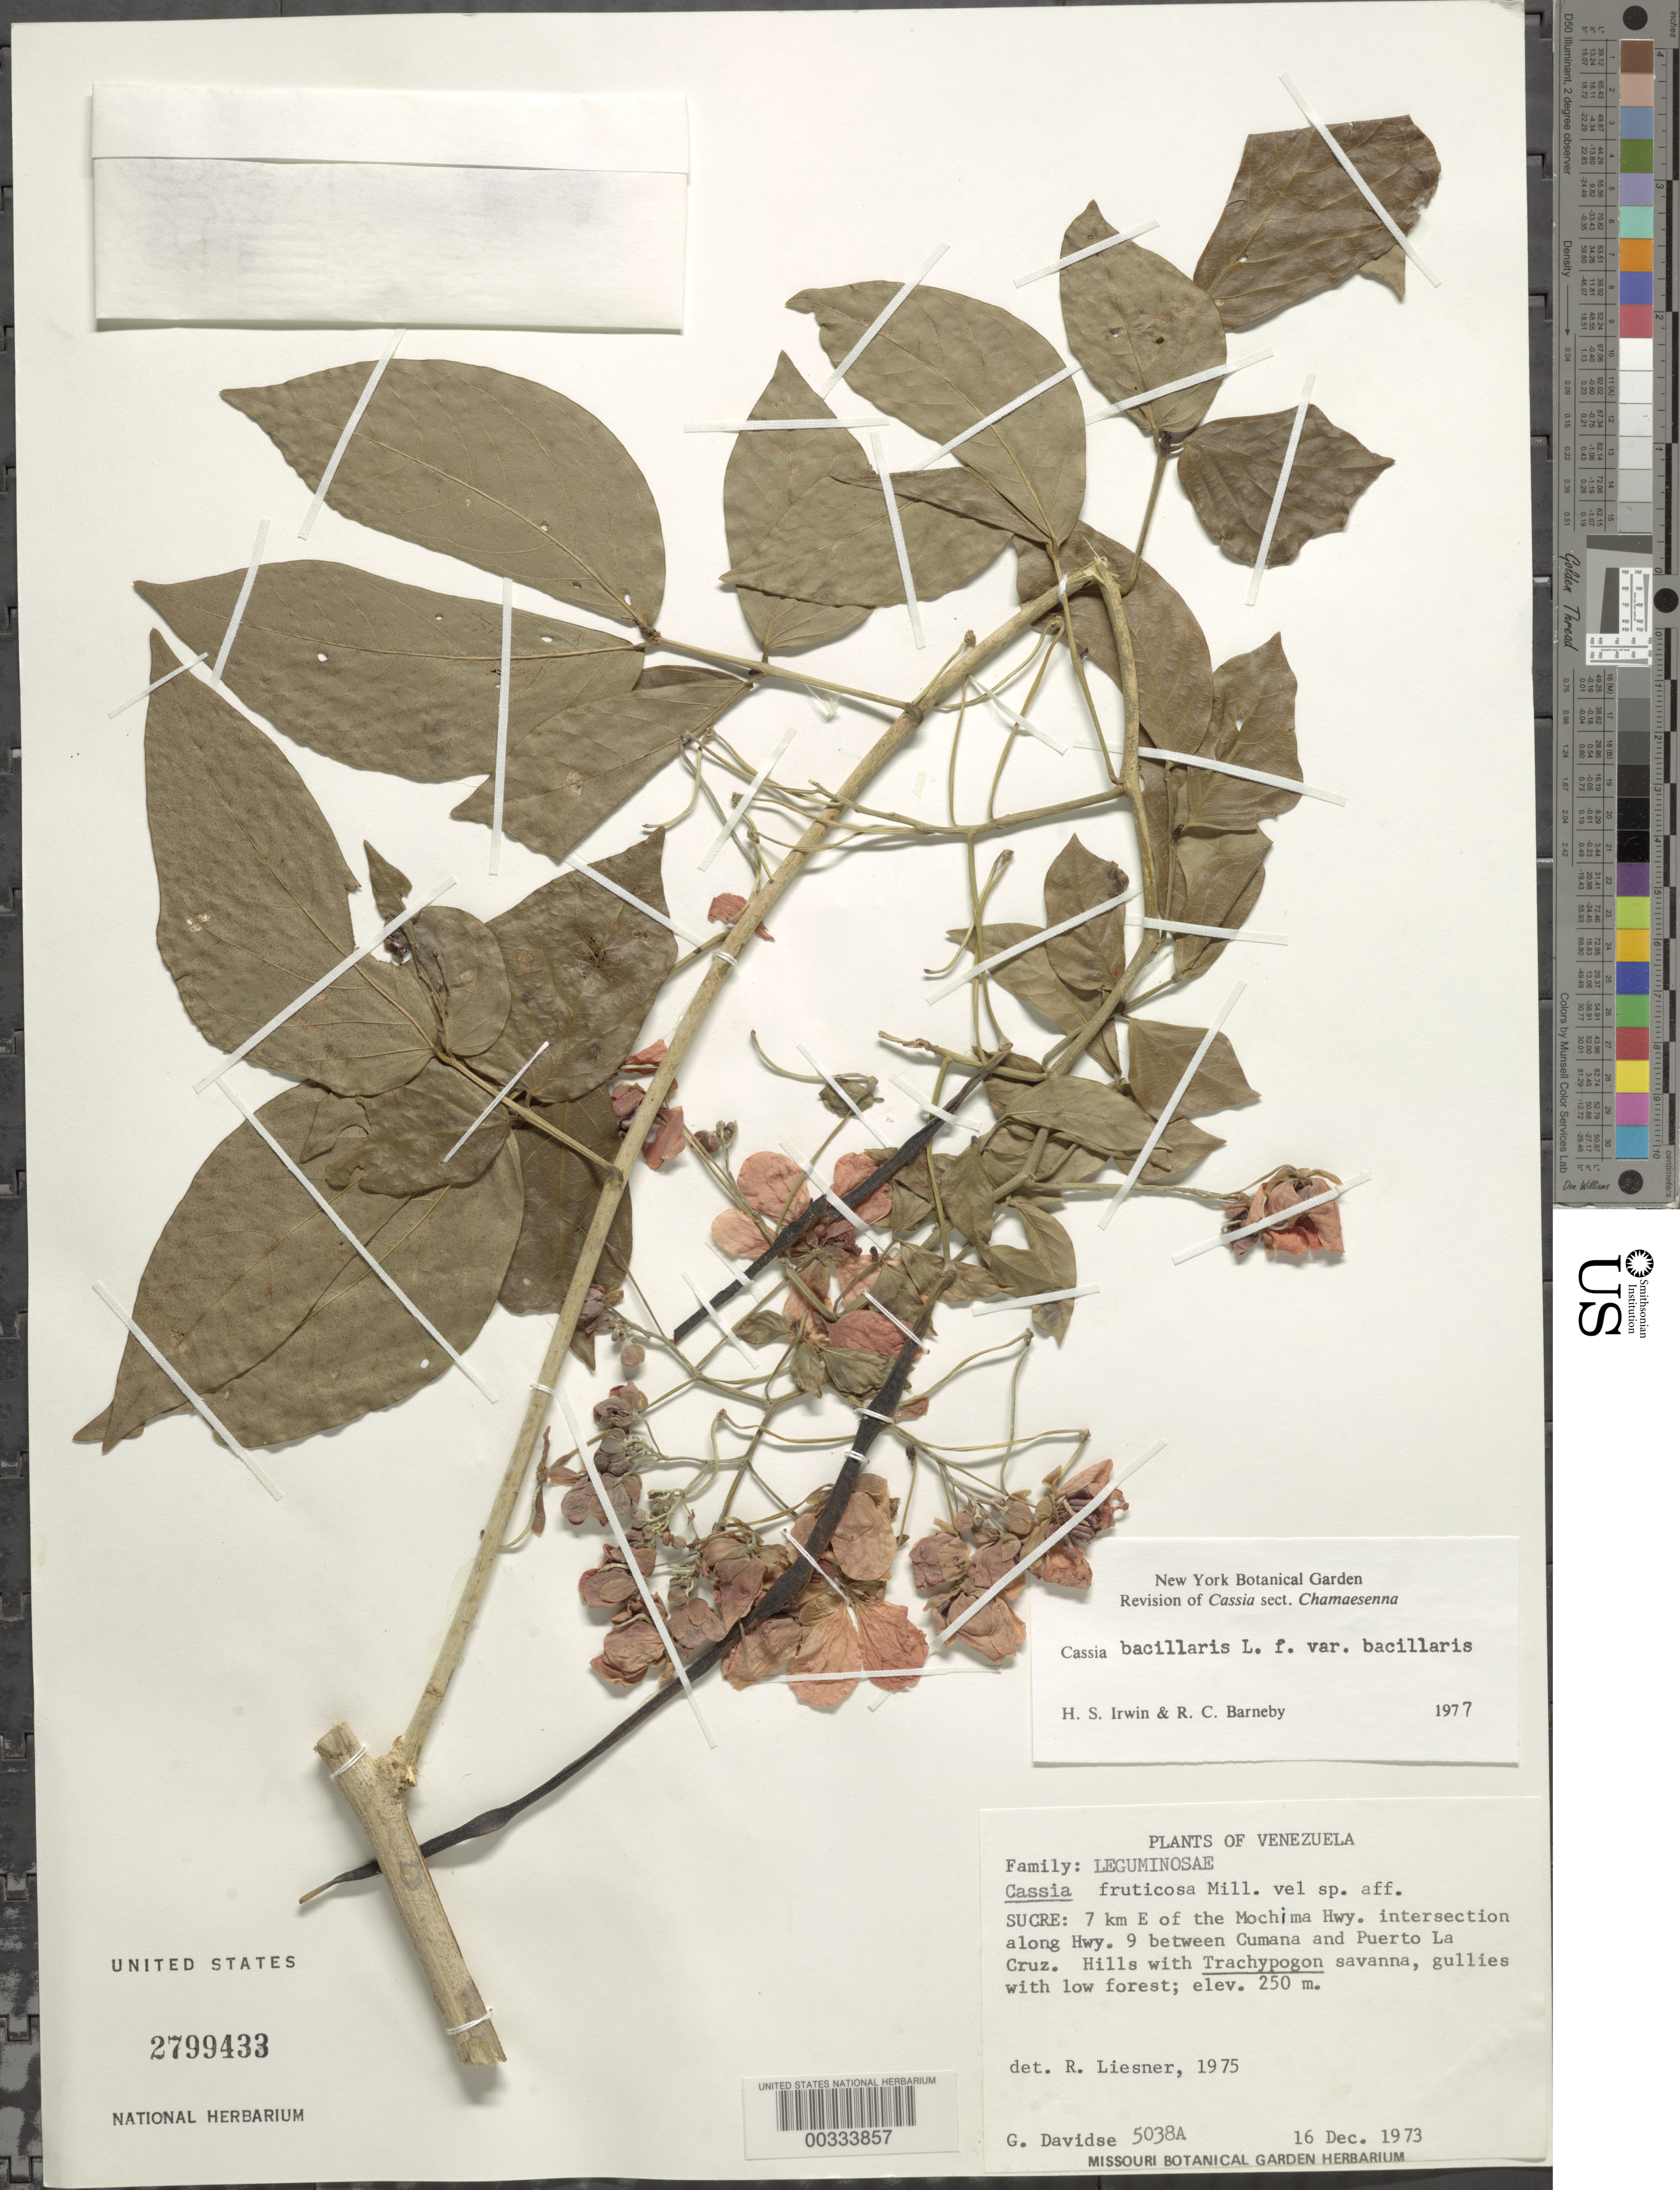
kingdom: Plantae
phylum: Tracheophyta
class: Magnoliopsida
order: Fabales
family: Fabaceae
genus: Senna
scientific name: Senna bacillaris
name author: (L. f.) H.S. Irwin & Barneby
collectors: G. Davidse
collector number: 5038a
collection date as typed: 16 Dec 1973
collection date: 1973-12-16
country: Venezuela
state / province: Sucre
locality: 7 km e of the mochima hwy intersection along hwy 9 between cumana and puerto la curz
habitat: Hills with savanna, gullies with low forest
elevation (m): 250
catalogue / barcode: US 2799433